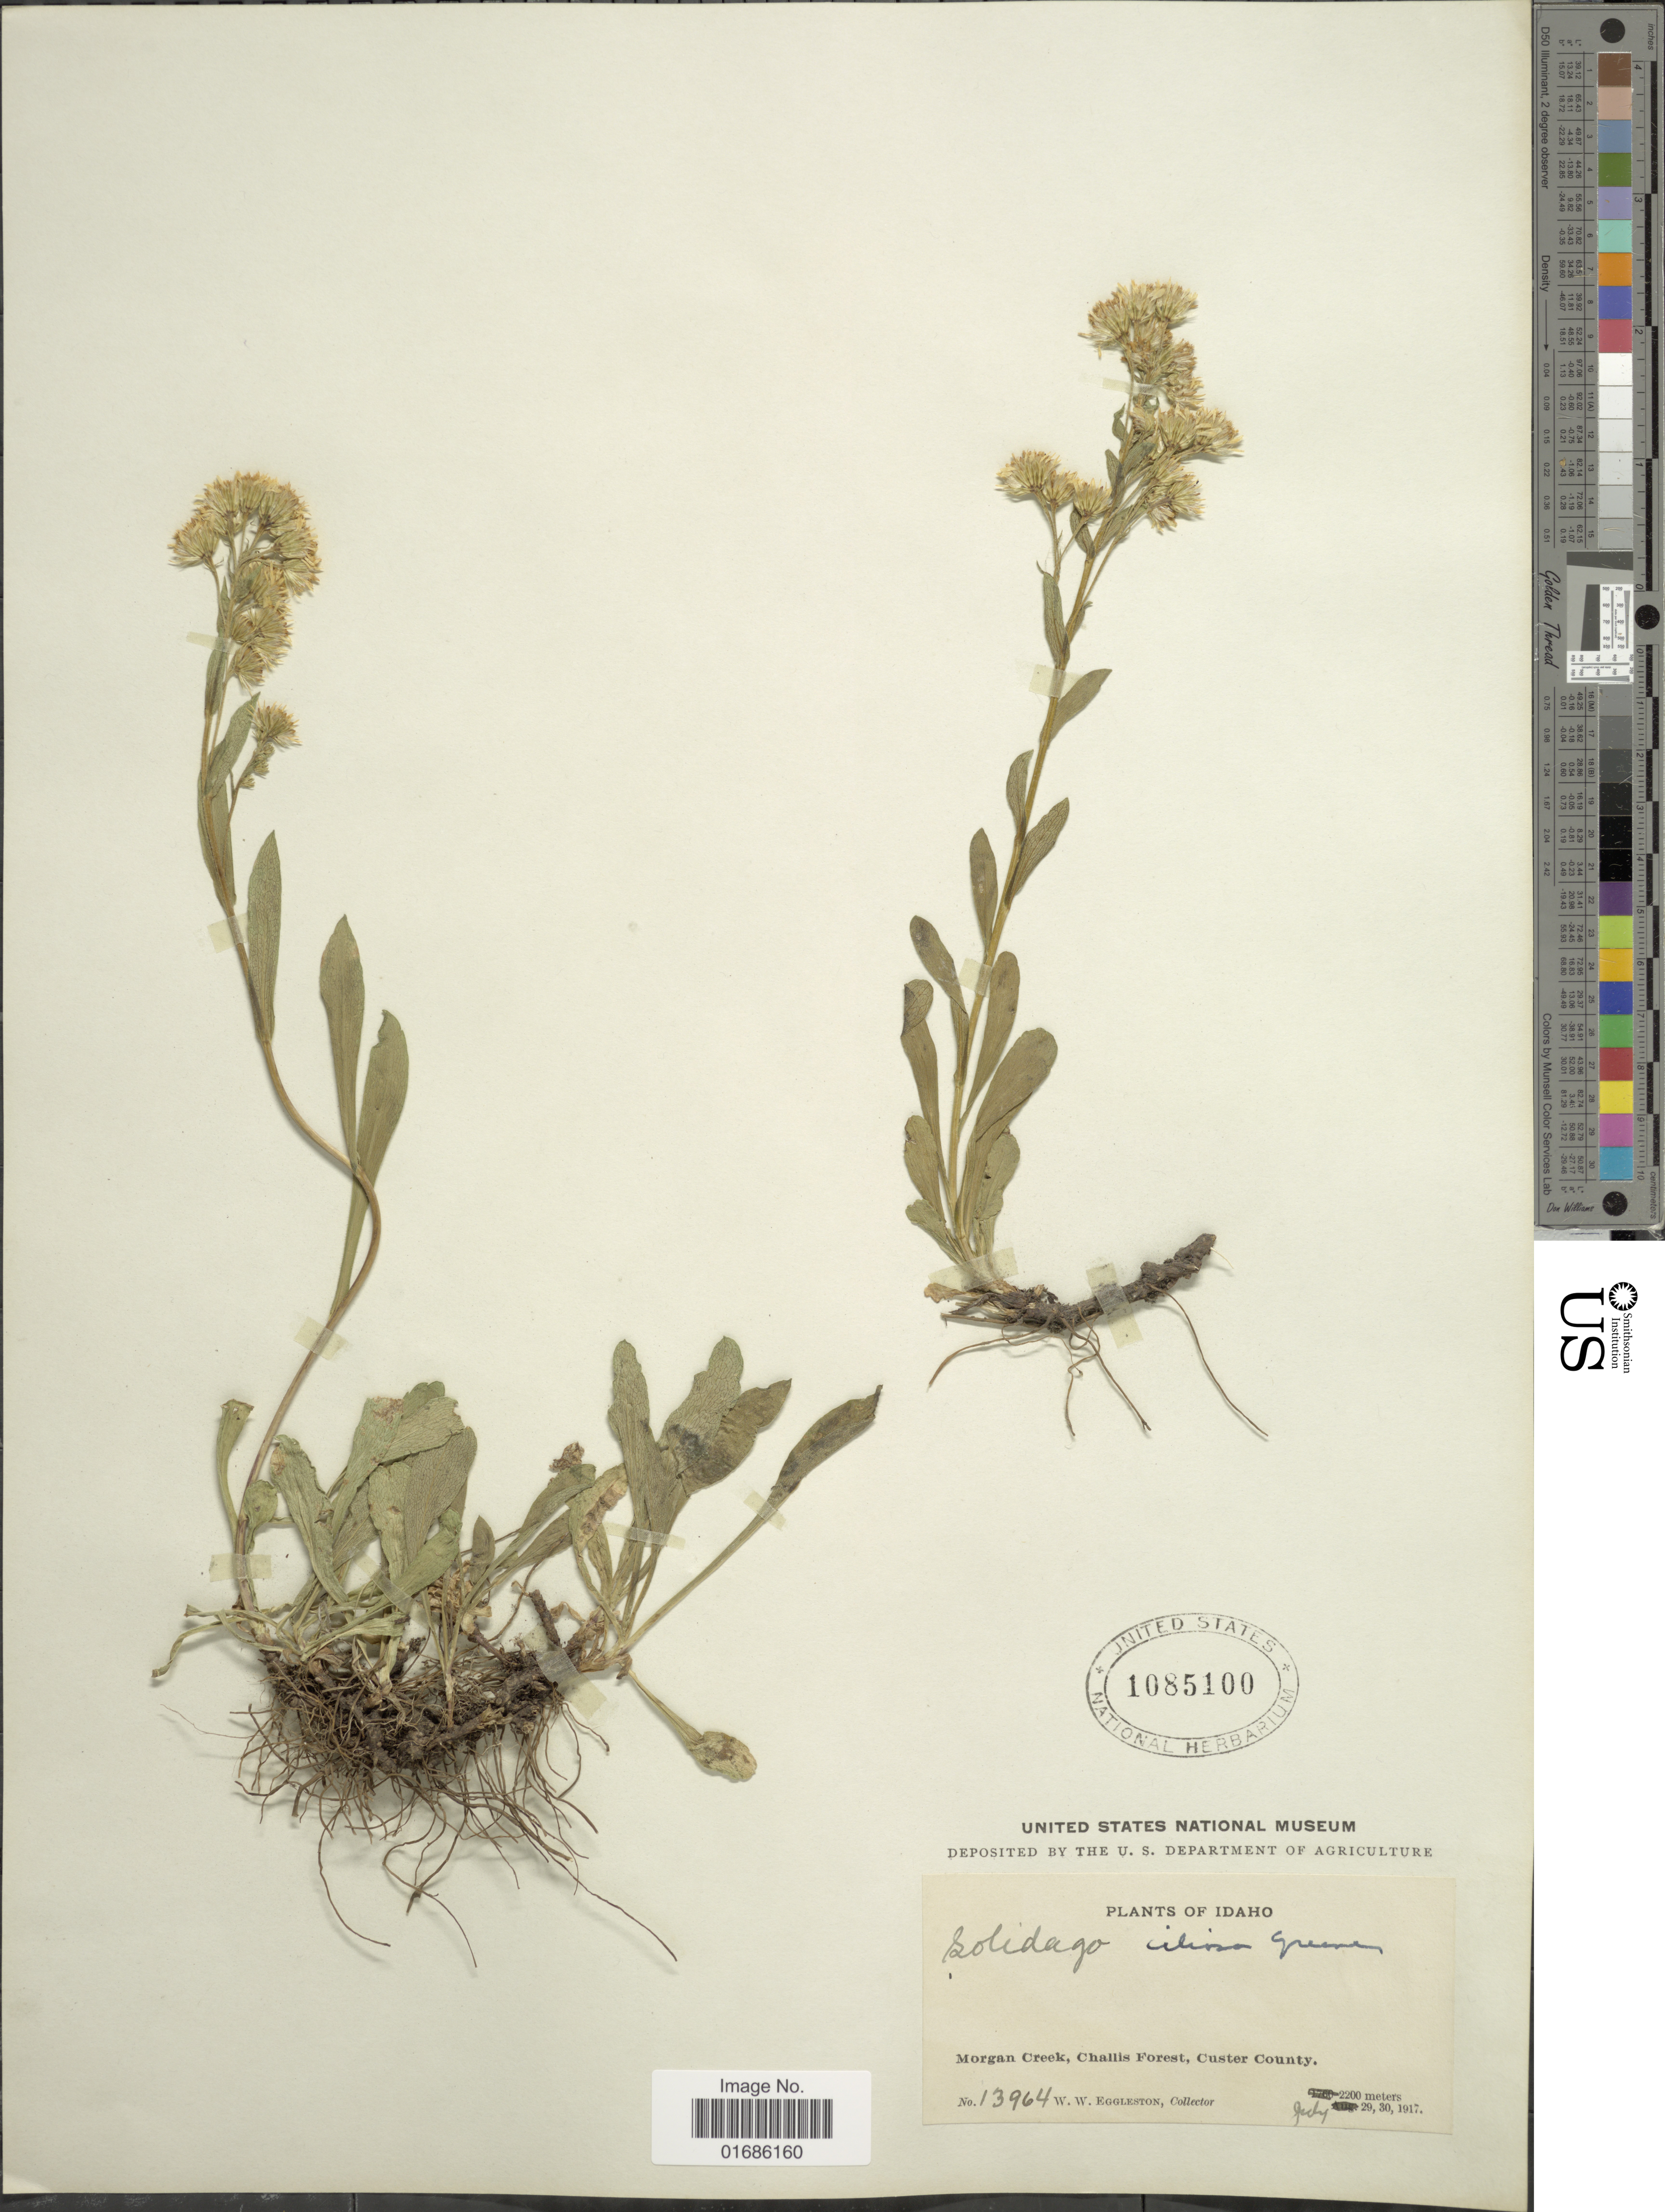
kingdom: Plantae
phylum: Tracheophyta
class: Magnoliopsida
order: Asterales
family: Asteraceae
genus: Solidago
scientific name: Solidago ciliosa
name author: Greene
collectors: W. W. Eggleston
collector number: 13964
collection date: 1917-07-29/1917-07-30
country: United States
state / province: Idaho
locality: Morgan Creek, Challis Forest, Custer County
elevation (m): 2200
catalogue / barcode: US 1085100